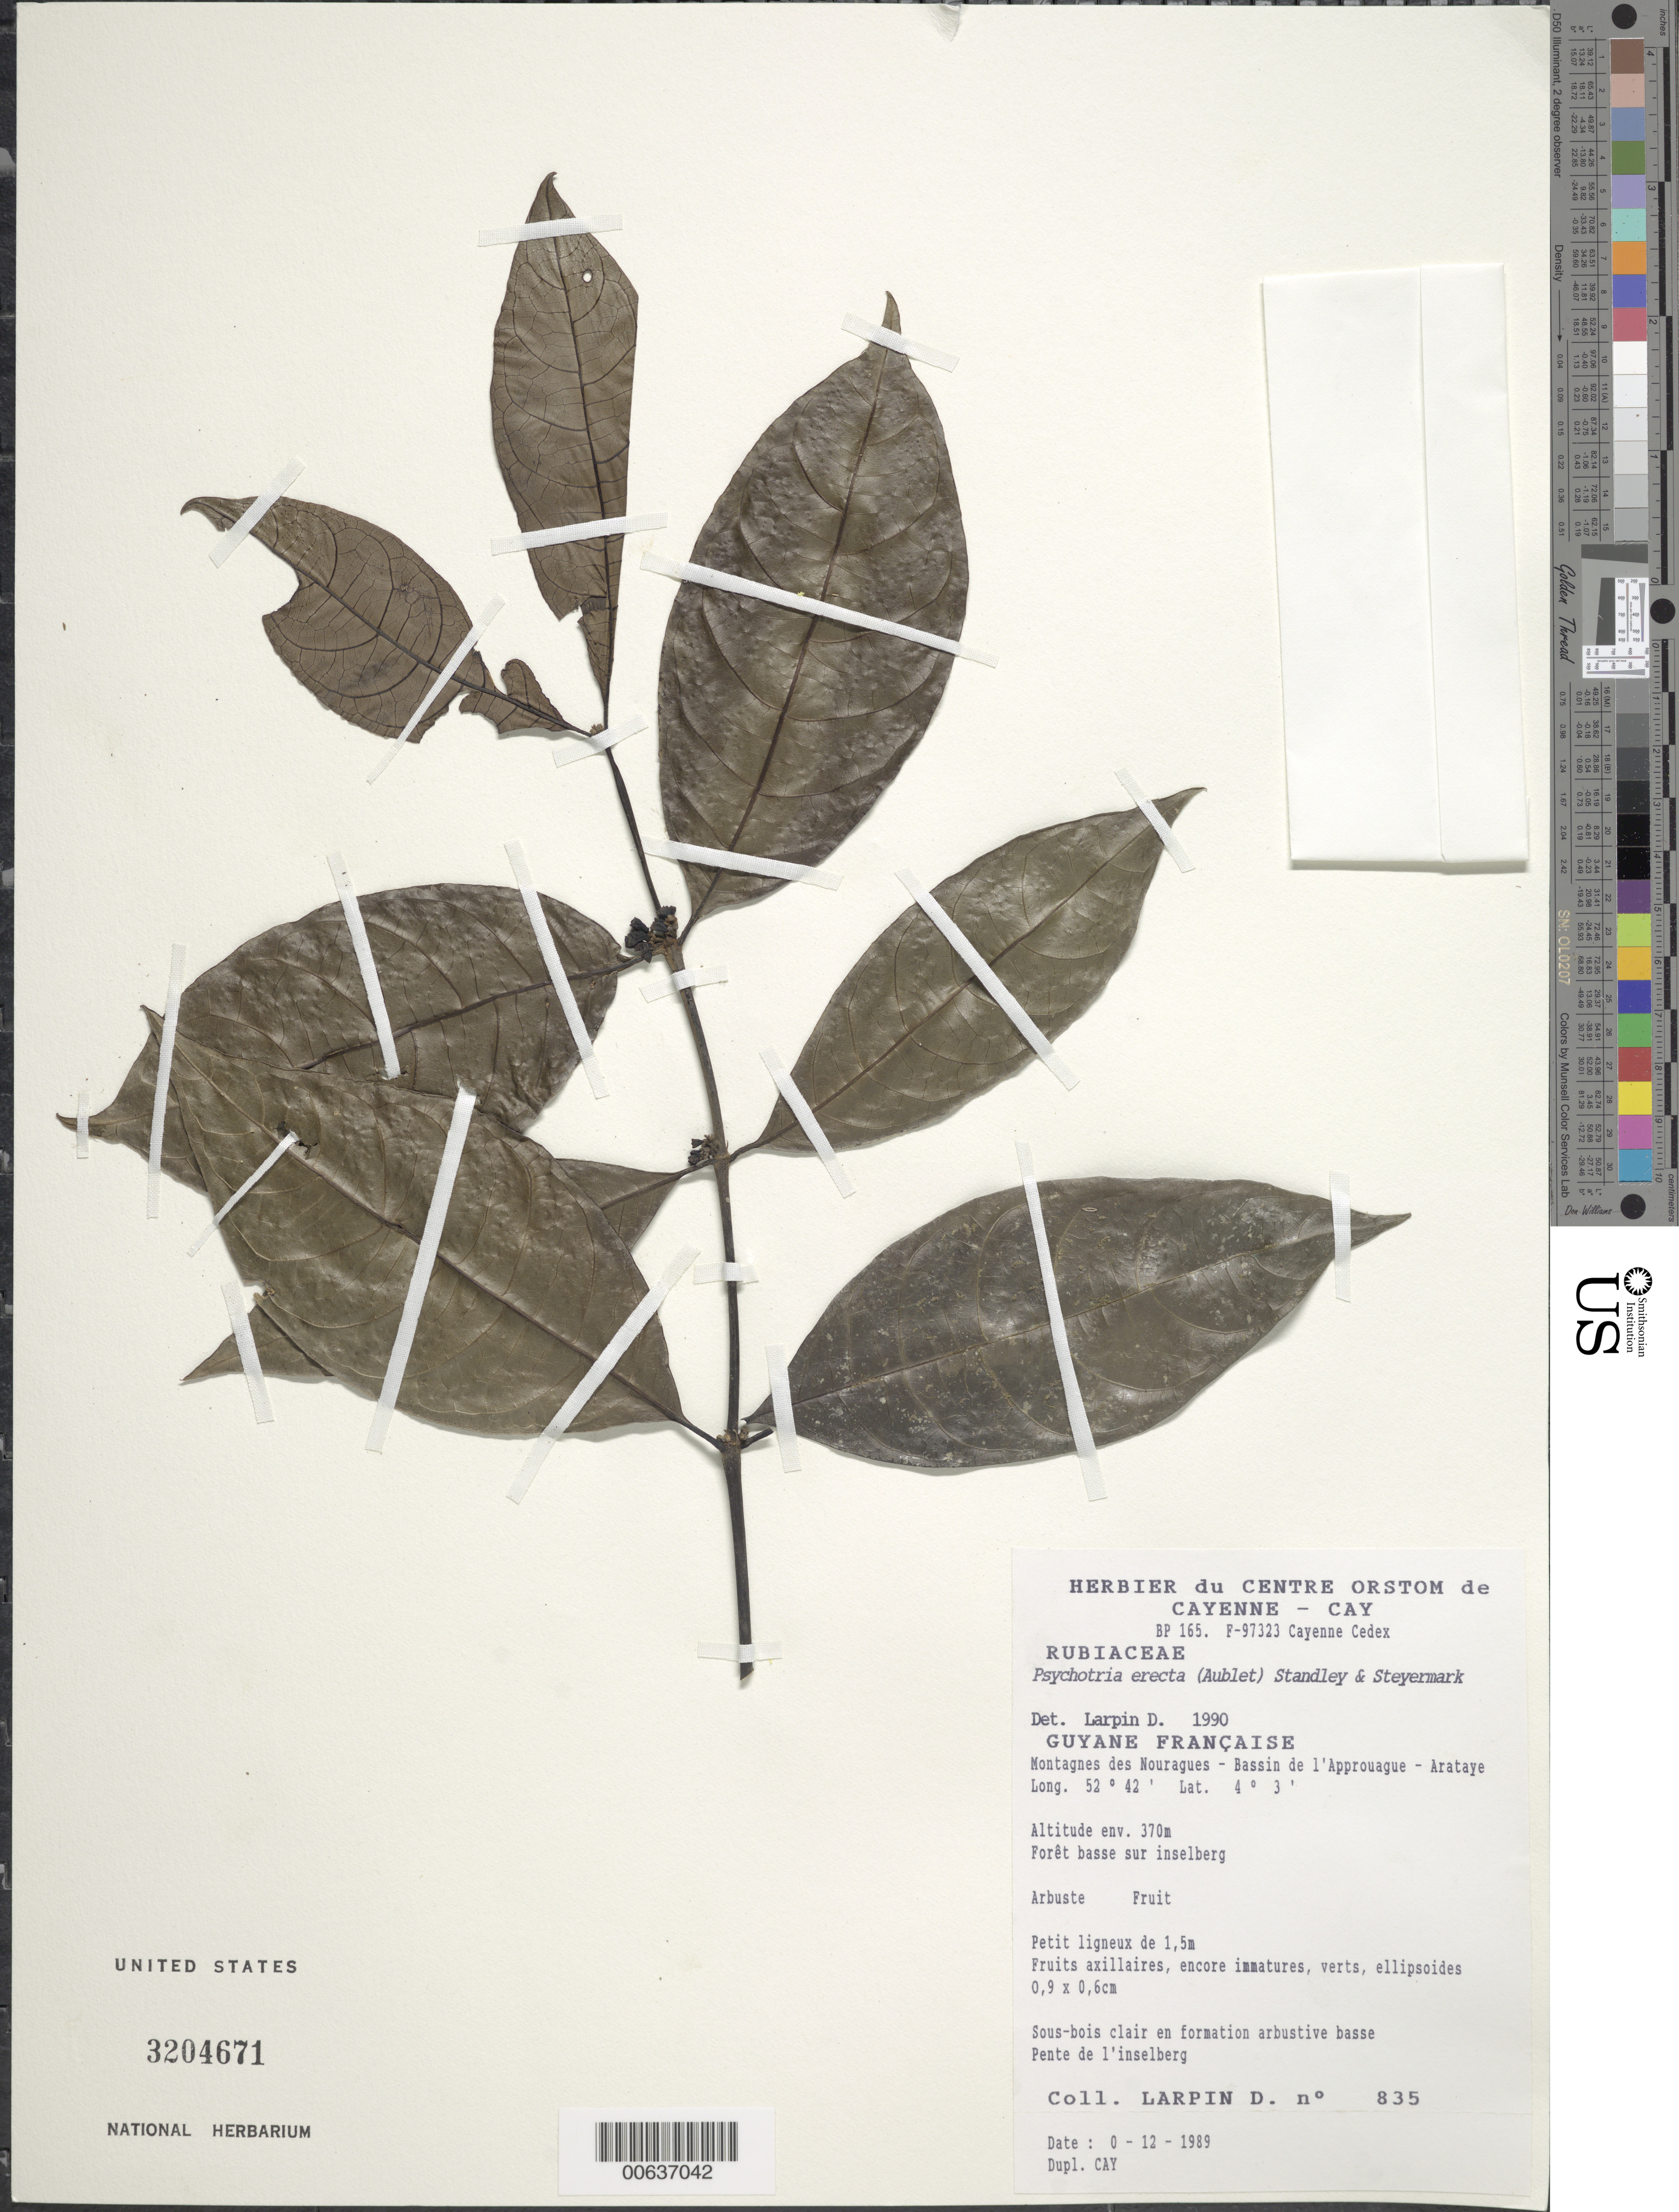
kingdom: Plantae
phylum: Tracheophyta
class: Magnoliopsida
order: Gentianales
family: Rubiaceae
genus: Psychotria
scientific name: Psychotria erecta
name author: (Aubl.) Standl. & Steyerm.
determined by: Larpin, D.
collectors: D. Larpin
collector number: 835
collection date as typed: Dec-89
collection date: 1989-12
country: French Guiana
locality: Station des Nouragues, Bassin de l'Approuague, Arataye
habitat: Foret basse sur inselberg. Sous-bois clair ene formation arbustieve basse. Pente de l'inselberg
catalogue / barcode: US 3204671